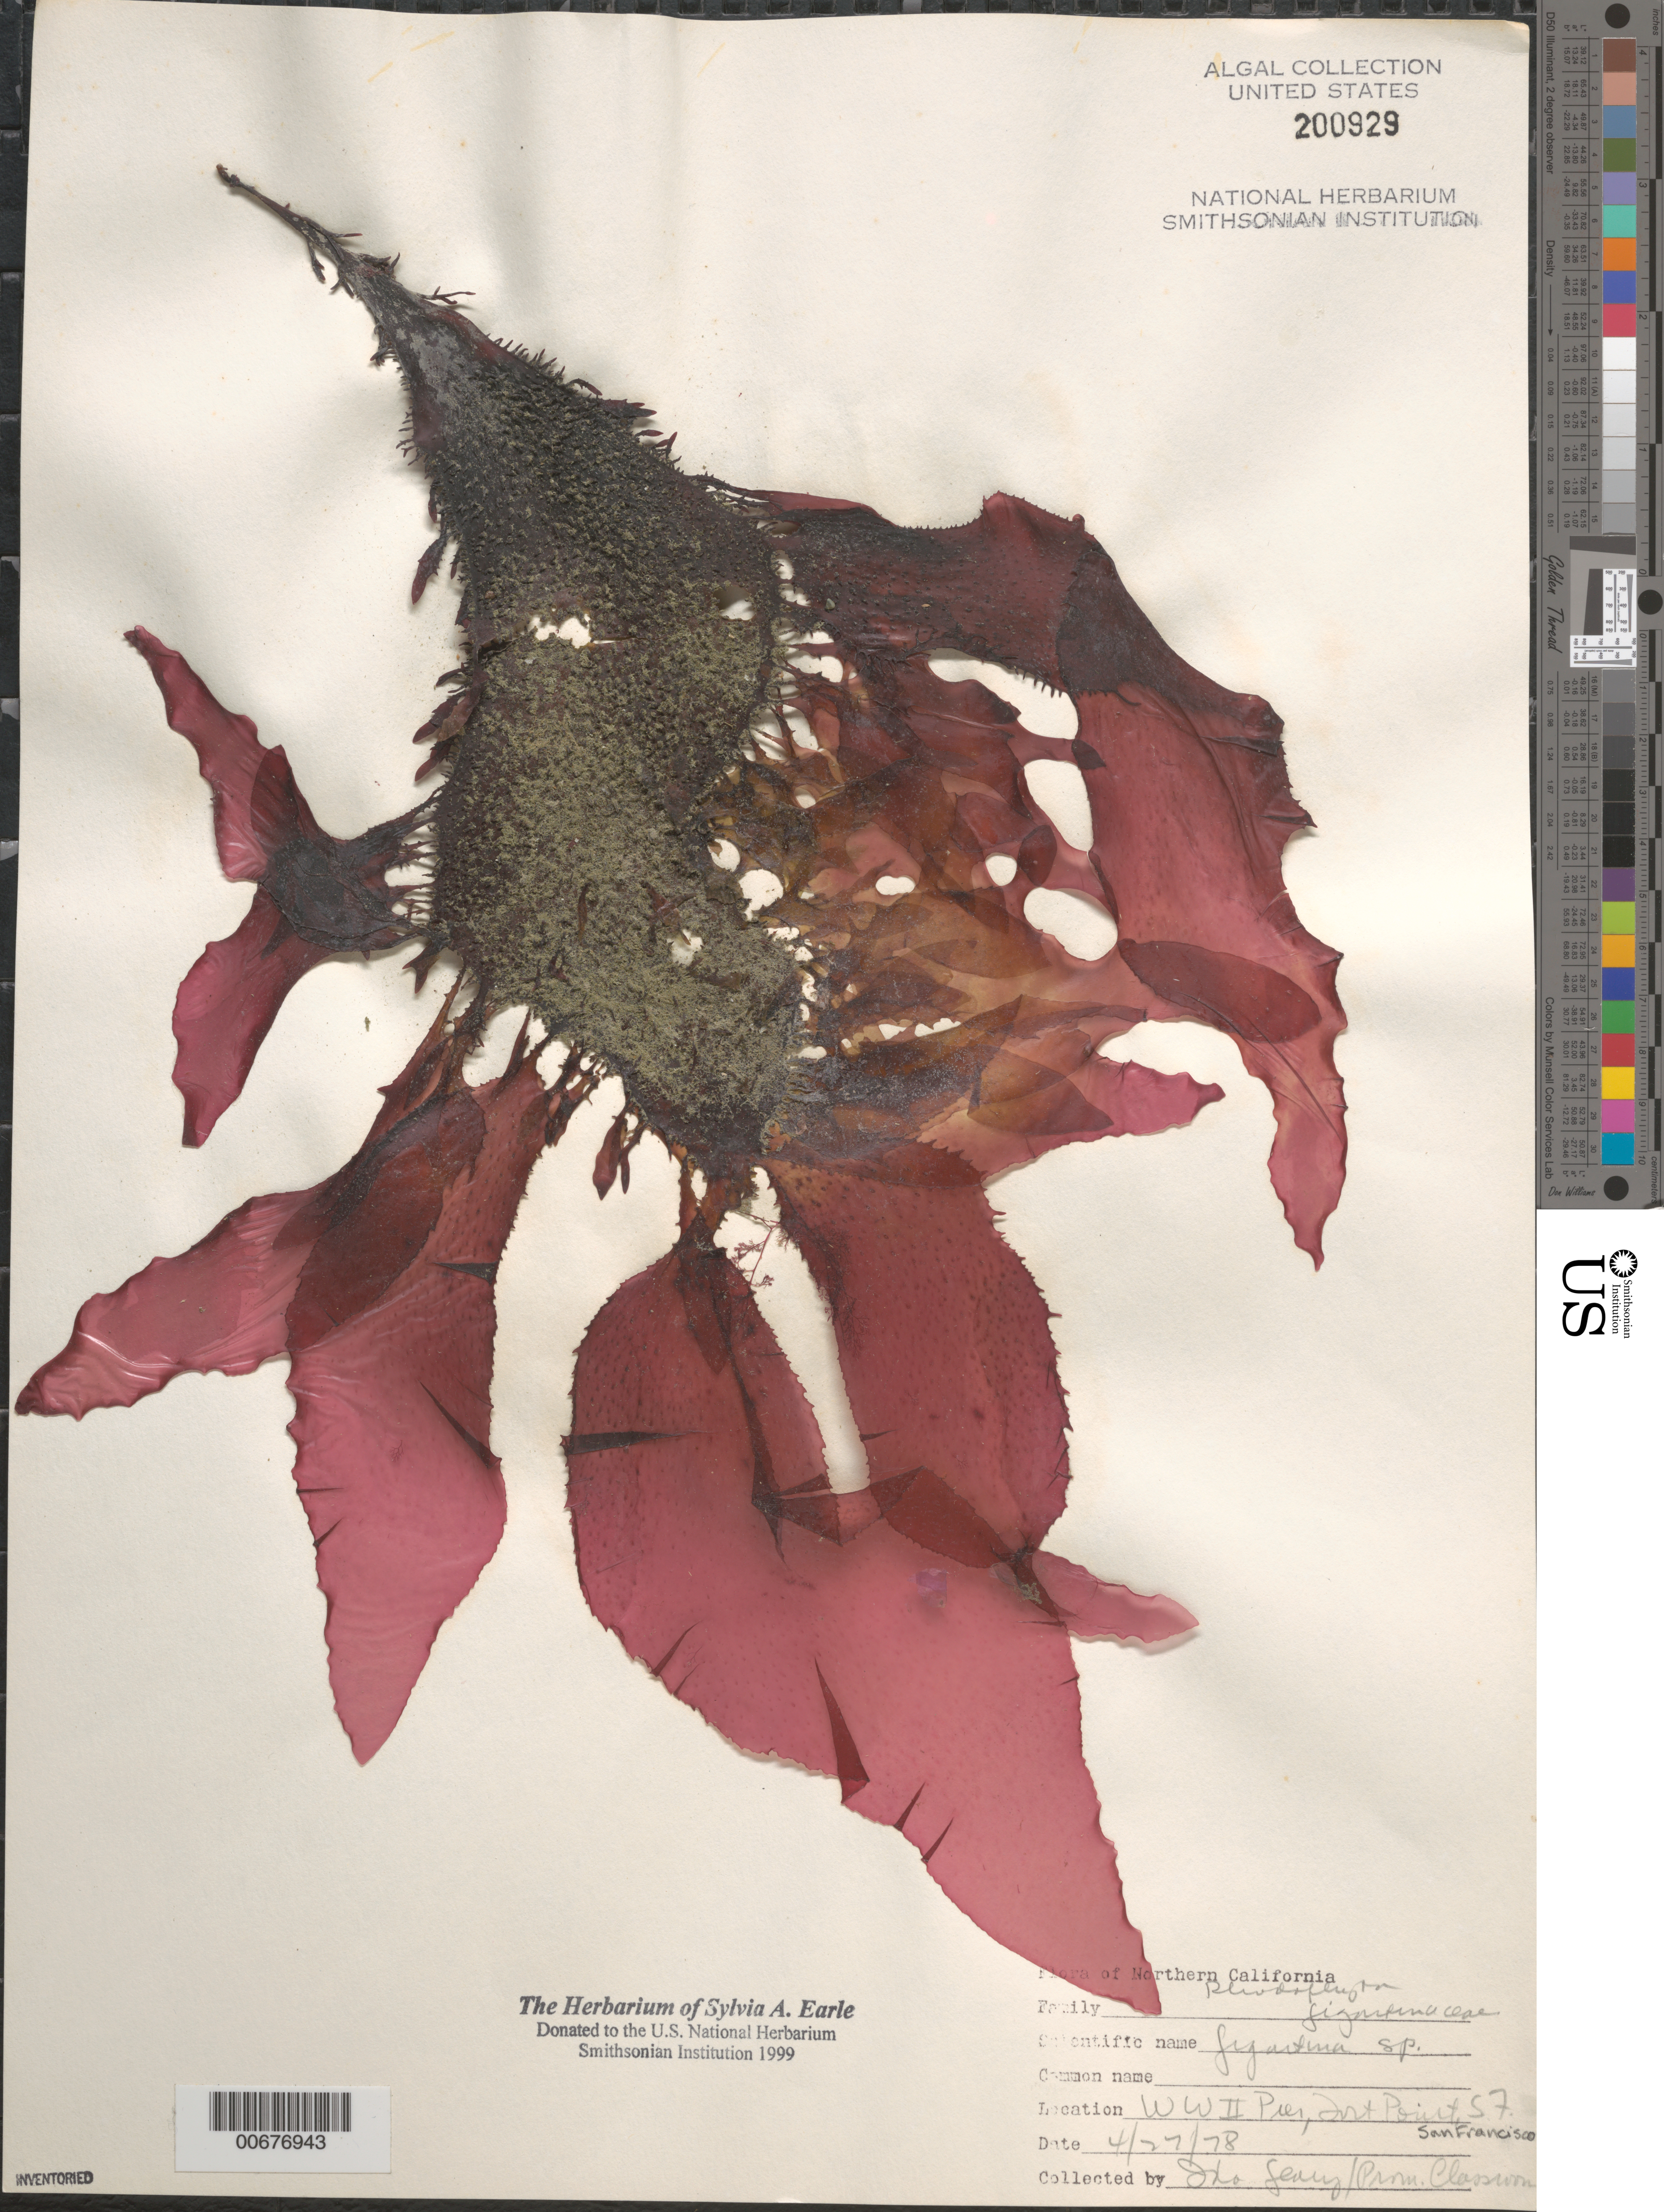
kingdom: Plantae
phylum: Rhodophyta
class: Florideophyceae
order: Gigartinales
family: Gigartinaceae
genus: Gigartina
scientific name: Gigartina sp.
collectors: I. Geary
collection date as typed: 27 Apr 1978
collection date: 1978-04-27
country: United States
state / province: California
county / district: San Francisco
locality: San Francisco, Fort Point, World War II Pier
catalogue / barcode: US 200929